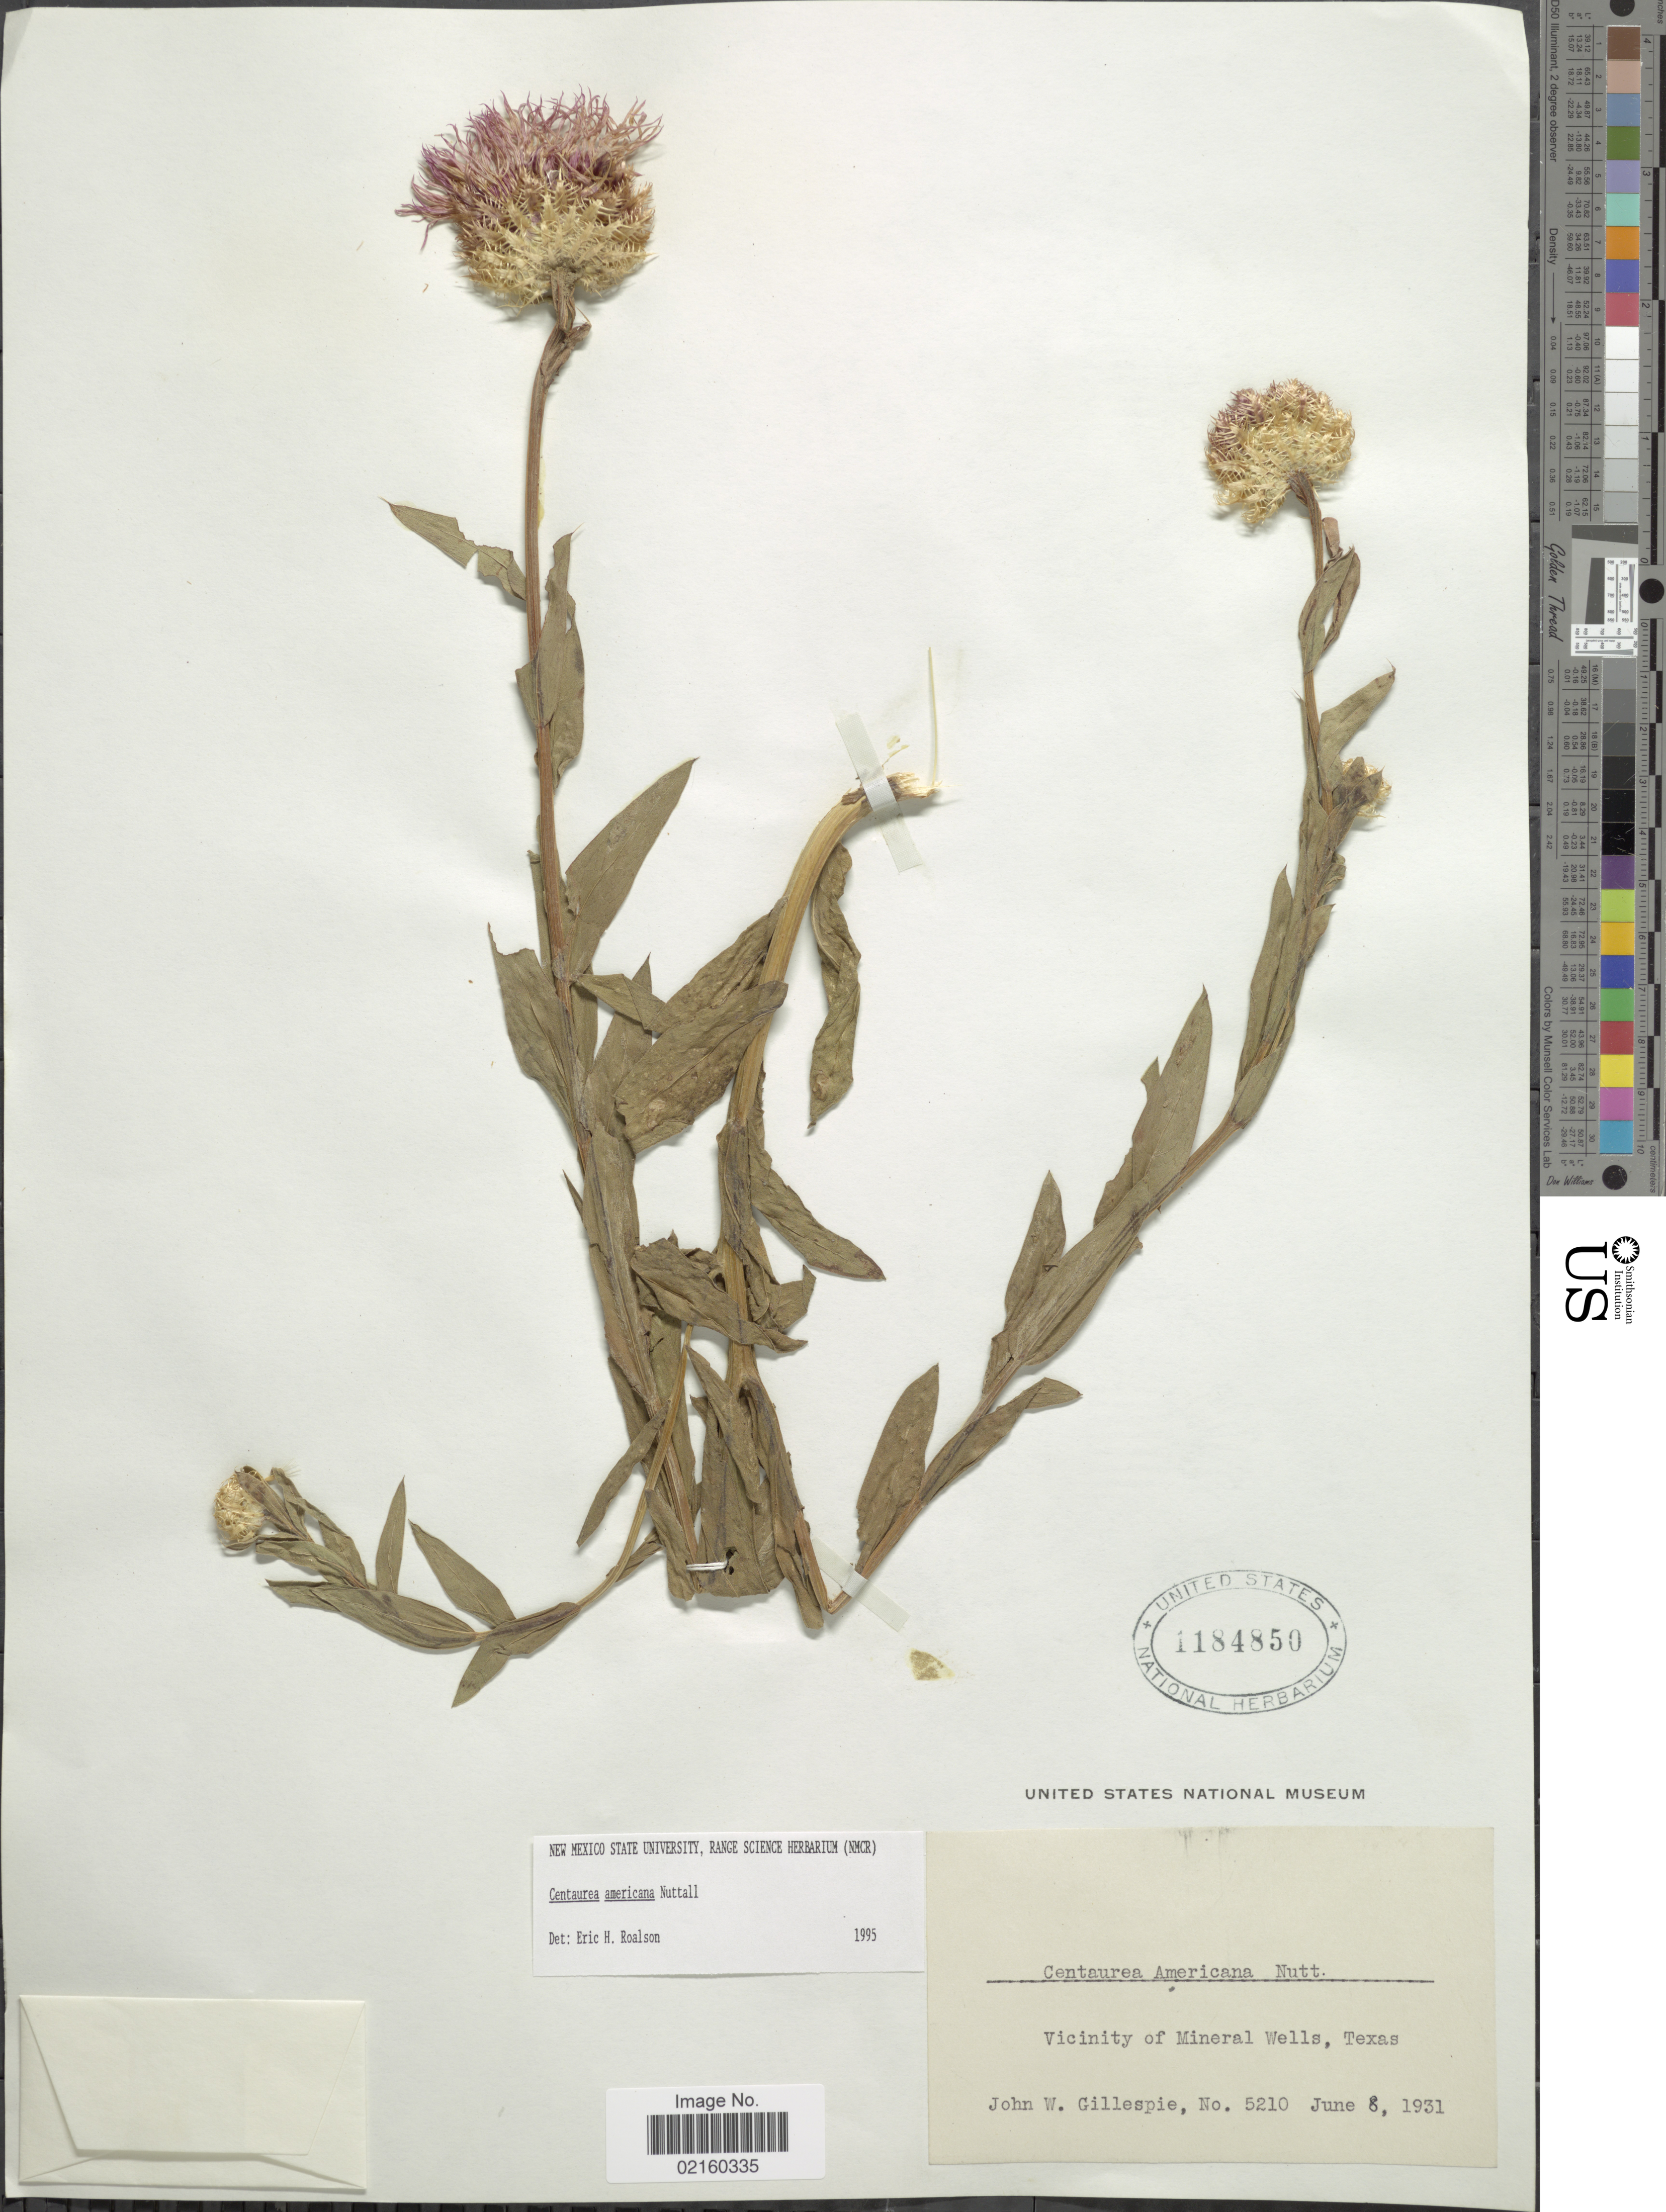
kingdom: Plantae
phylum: Tracheophyta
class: Magnoliopsida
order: Asterales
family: Asteraceae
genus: Plectocephalus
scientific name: Plectocephalus americanus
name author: (Nutt.) D. Don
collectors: J. W. Gillespie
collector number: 5210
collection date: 1931-06-08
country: United States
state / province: Texas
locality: Vicinity of Mineral Wells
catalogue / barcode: US 1184850